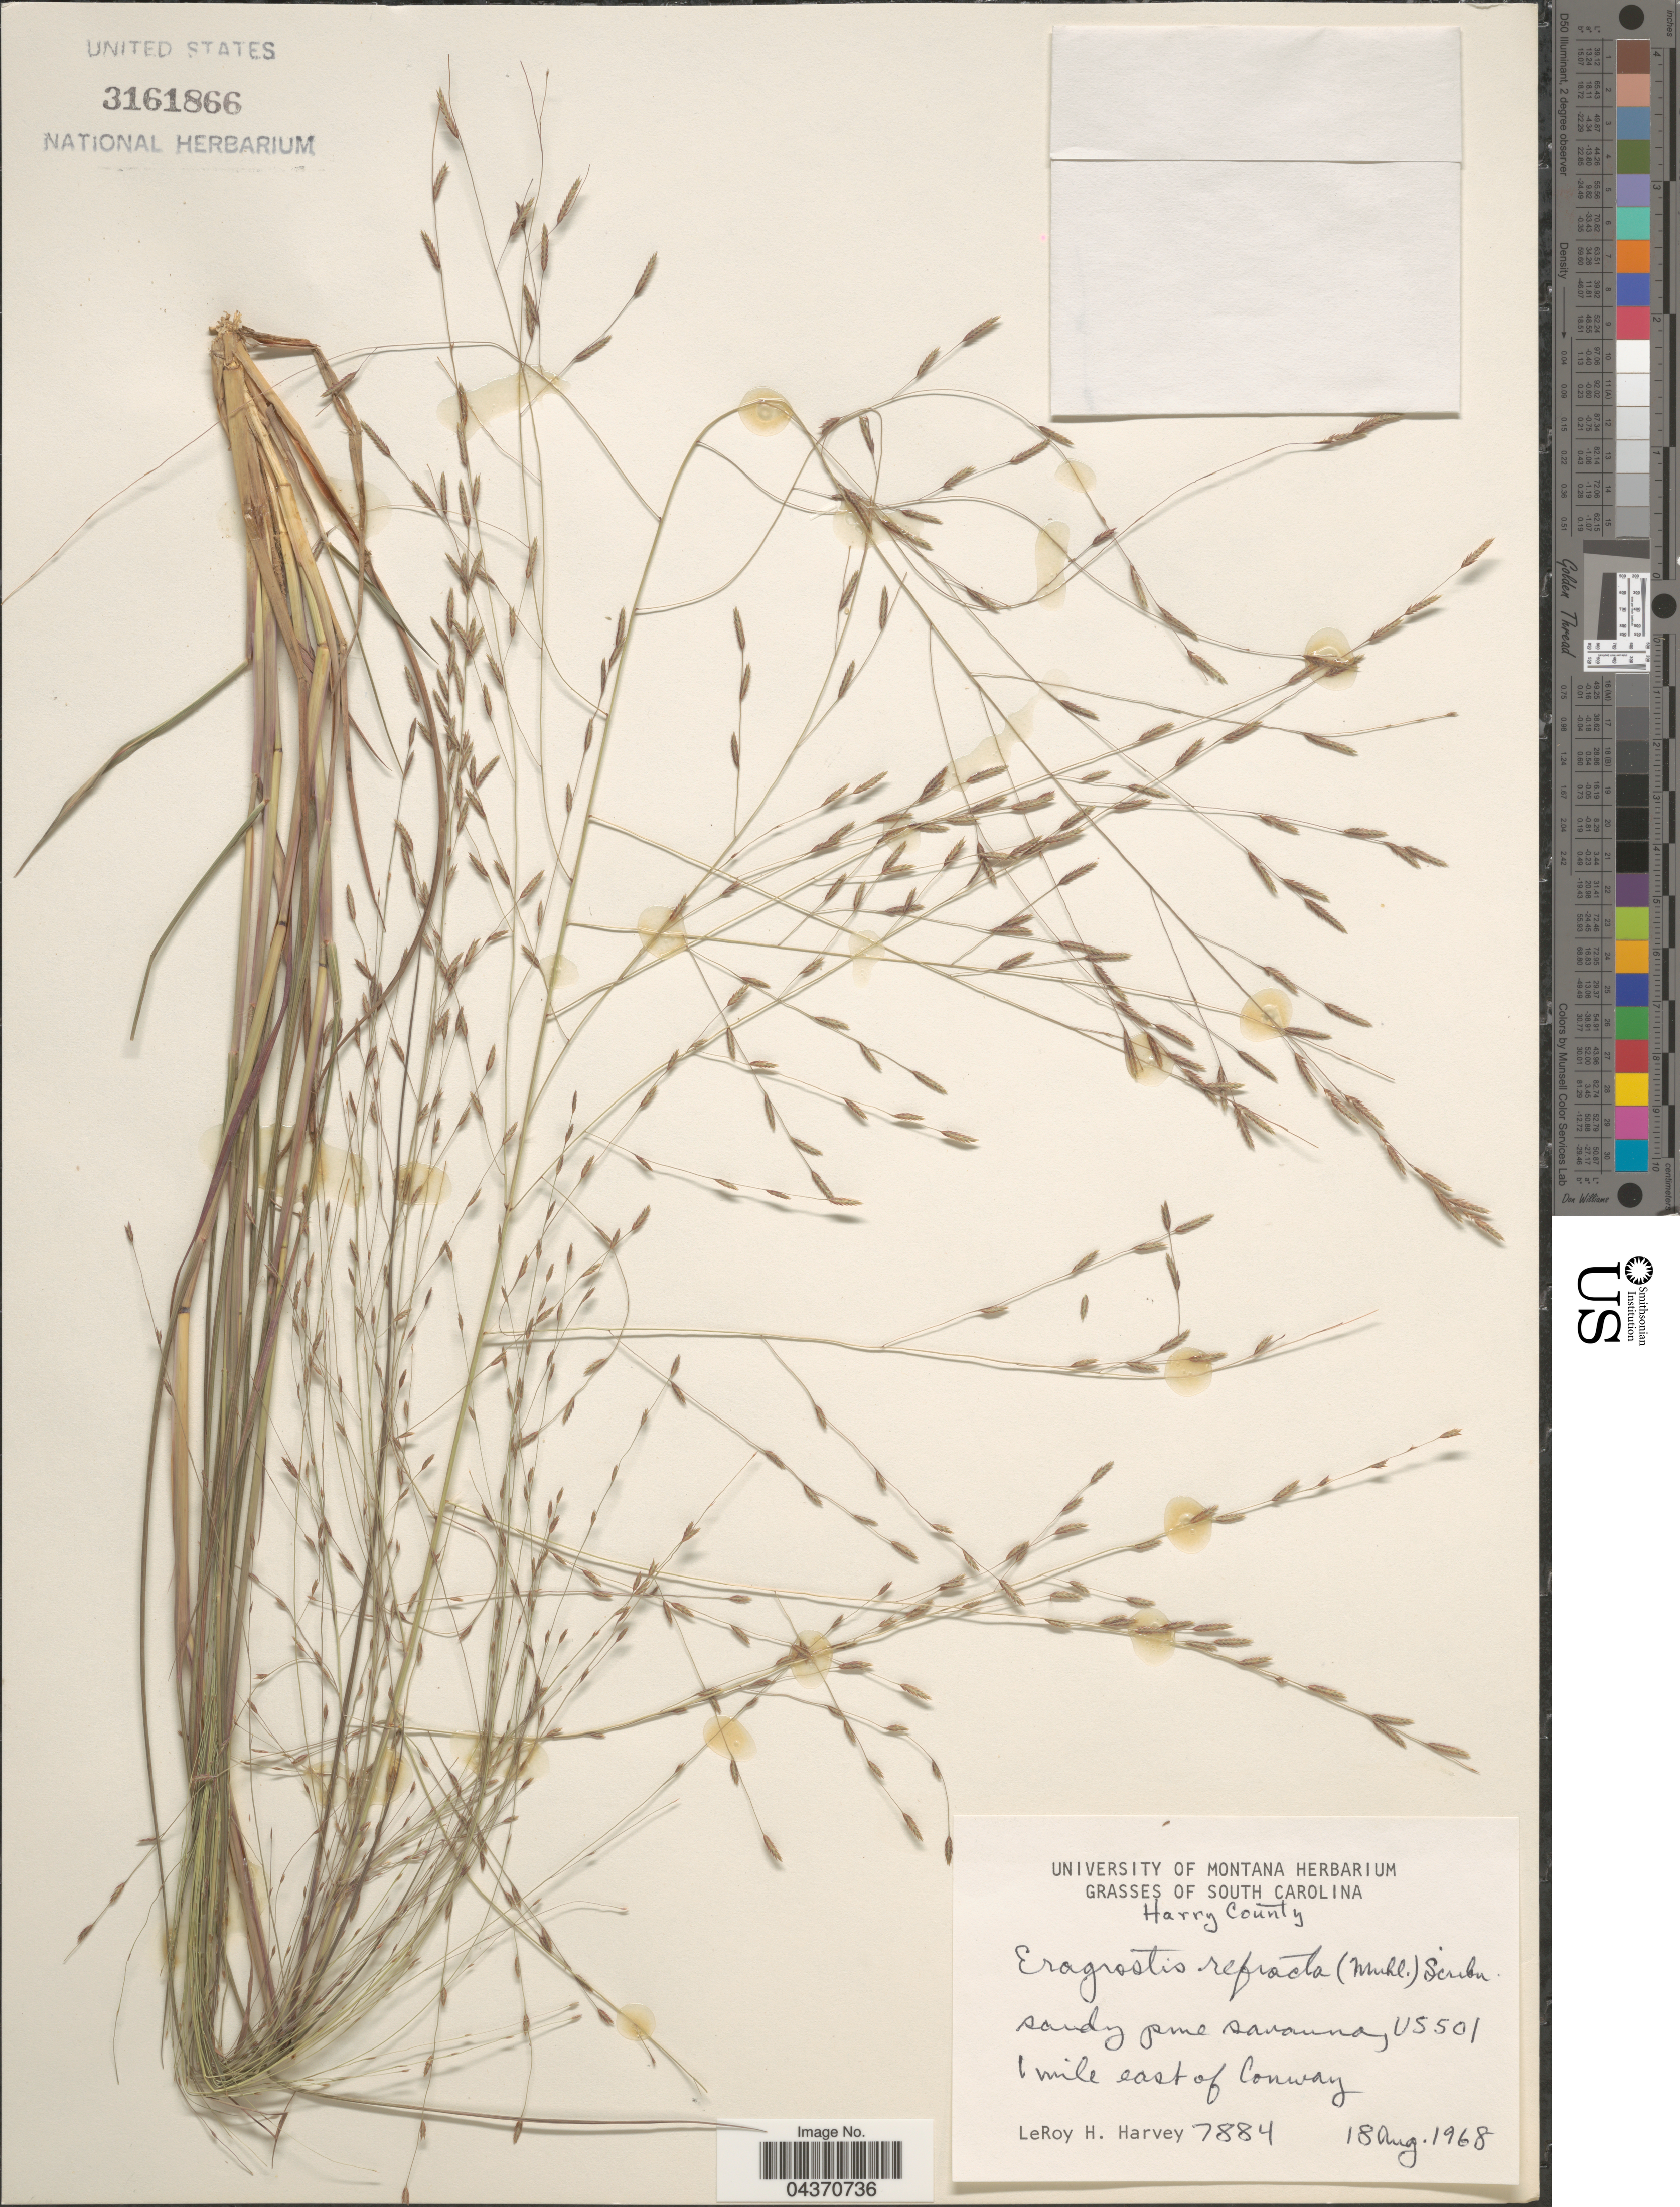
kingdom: Plantae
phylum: Tracheophyta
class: Liliopsida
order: Poales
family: Poaceae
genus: Eragrostis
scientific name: Eragrostis refracta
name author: (Muhl.) Scribn.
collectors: L. H. Harvey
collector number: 7884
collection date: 1968-08-18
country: United States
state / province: South Carolina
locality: Harry County. Sandy pine savanna, US501. 1 mile east of Conway.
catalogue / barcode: US 3161866